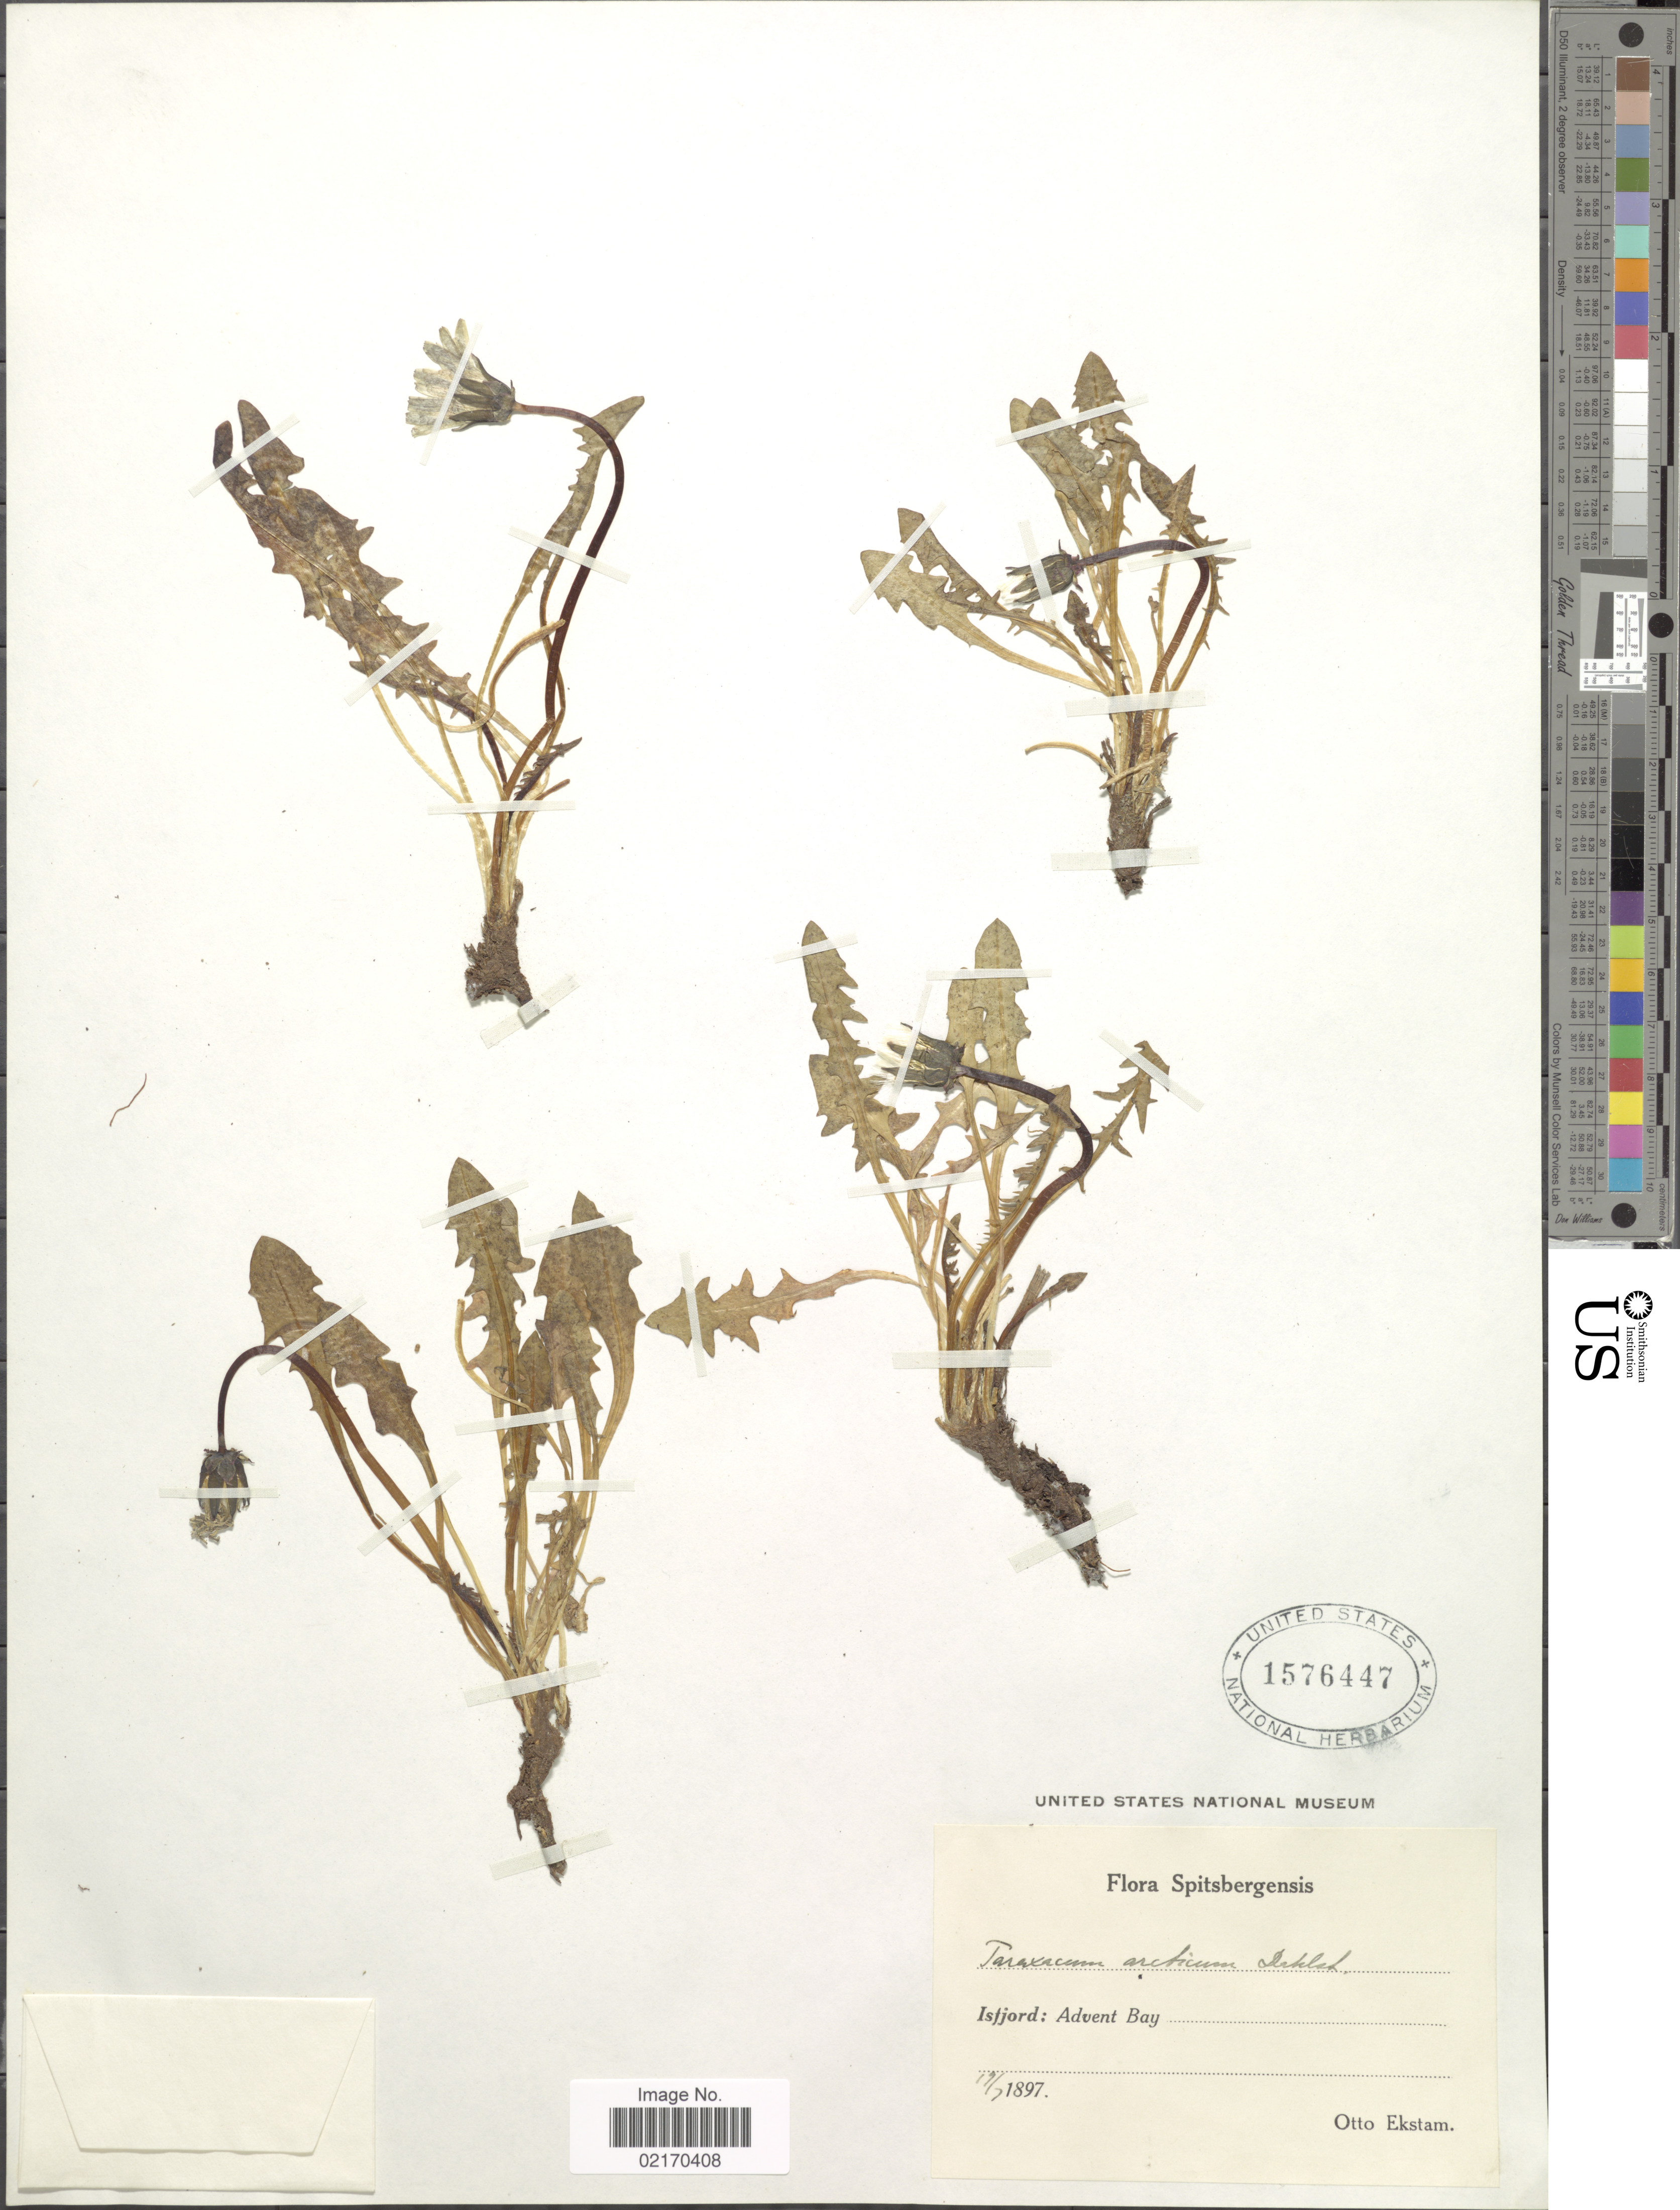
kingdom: Plantae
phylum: Tracheophyta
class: Magnoliopsida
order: Asterales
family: Asteraceae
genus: Taraxacum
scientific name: Taraxacum arcticum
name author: (Trautv.) Dahlst.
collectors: O. Ekstam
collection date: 1897-07-17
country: Norway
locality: Spitsbergensis, Isfjord: Advent Bay.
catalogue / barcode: US 1576447